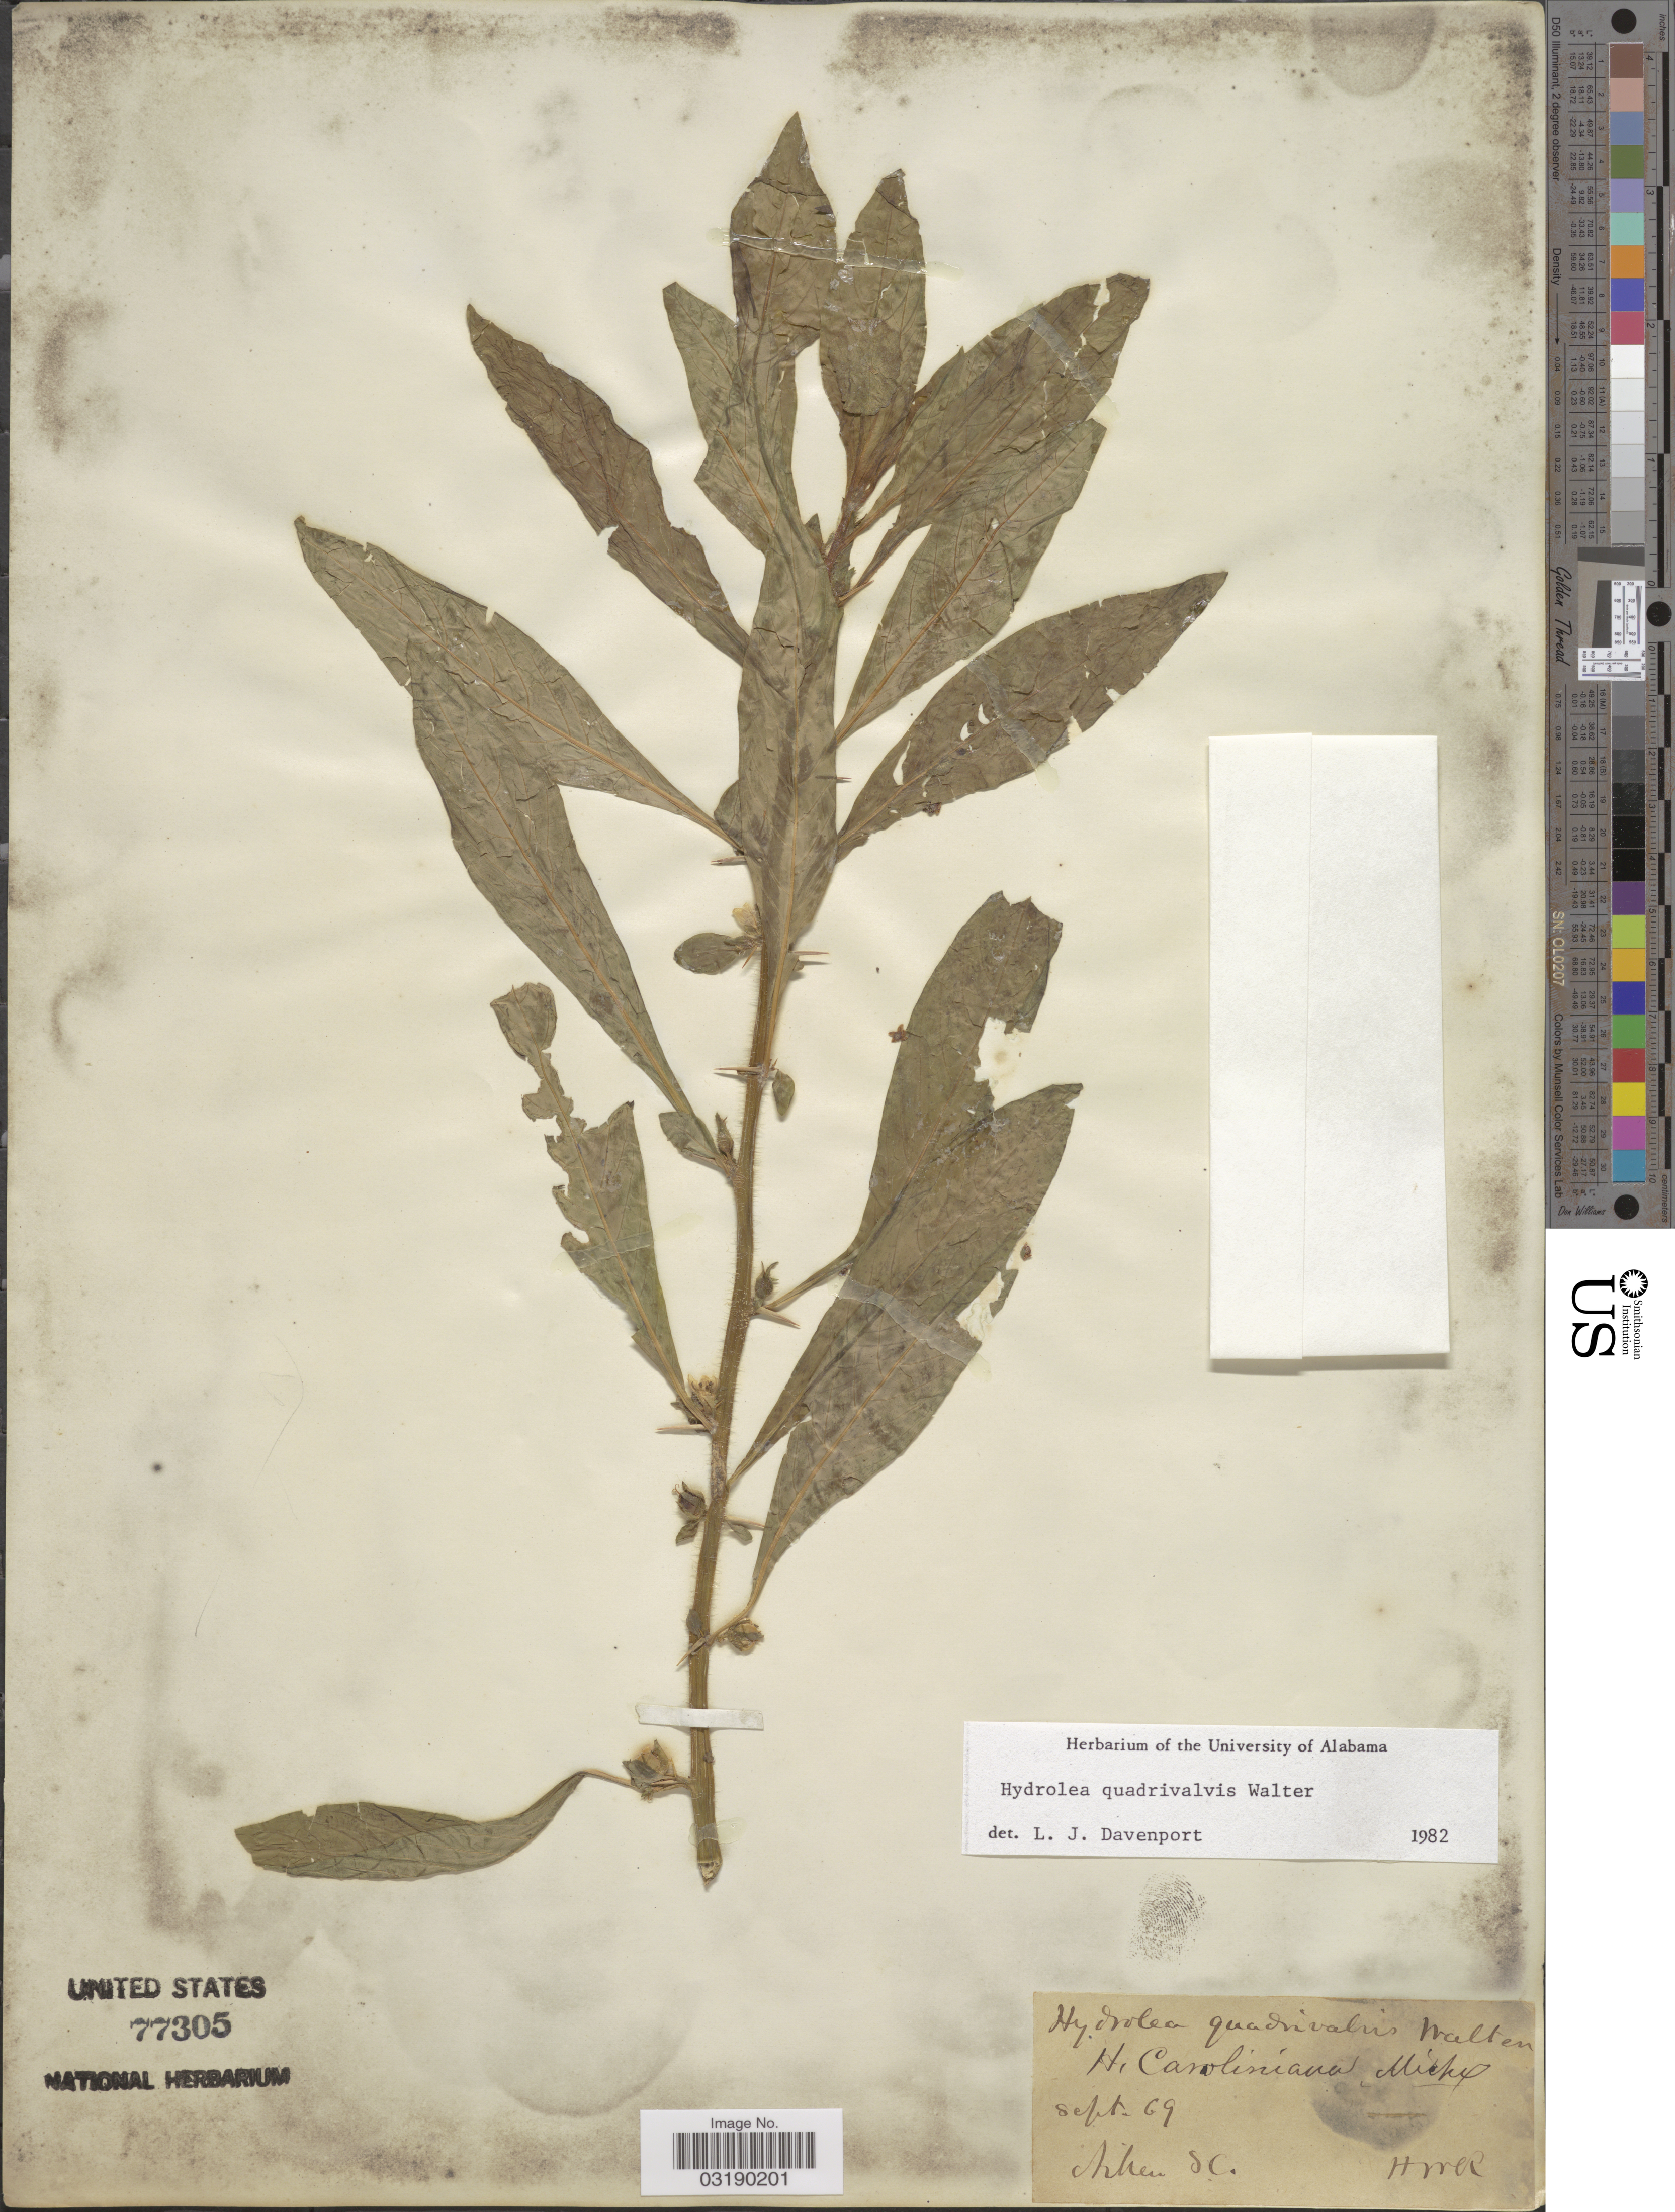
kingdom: Plantae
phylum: Tracheophyta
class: Magnoliopsida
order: Solanales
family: Hydroleaceae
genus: Hydrolea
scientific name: Hydrolea quadrivalvis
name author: Walter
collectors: HWR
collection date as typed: Transcribed d/m/y: /9/69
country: United States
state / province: South Carolina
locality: Aiken SC.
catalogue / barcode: US 77305